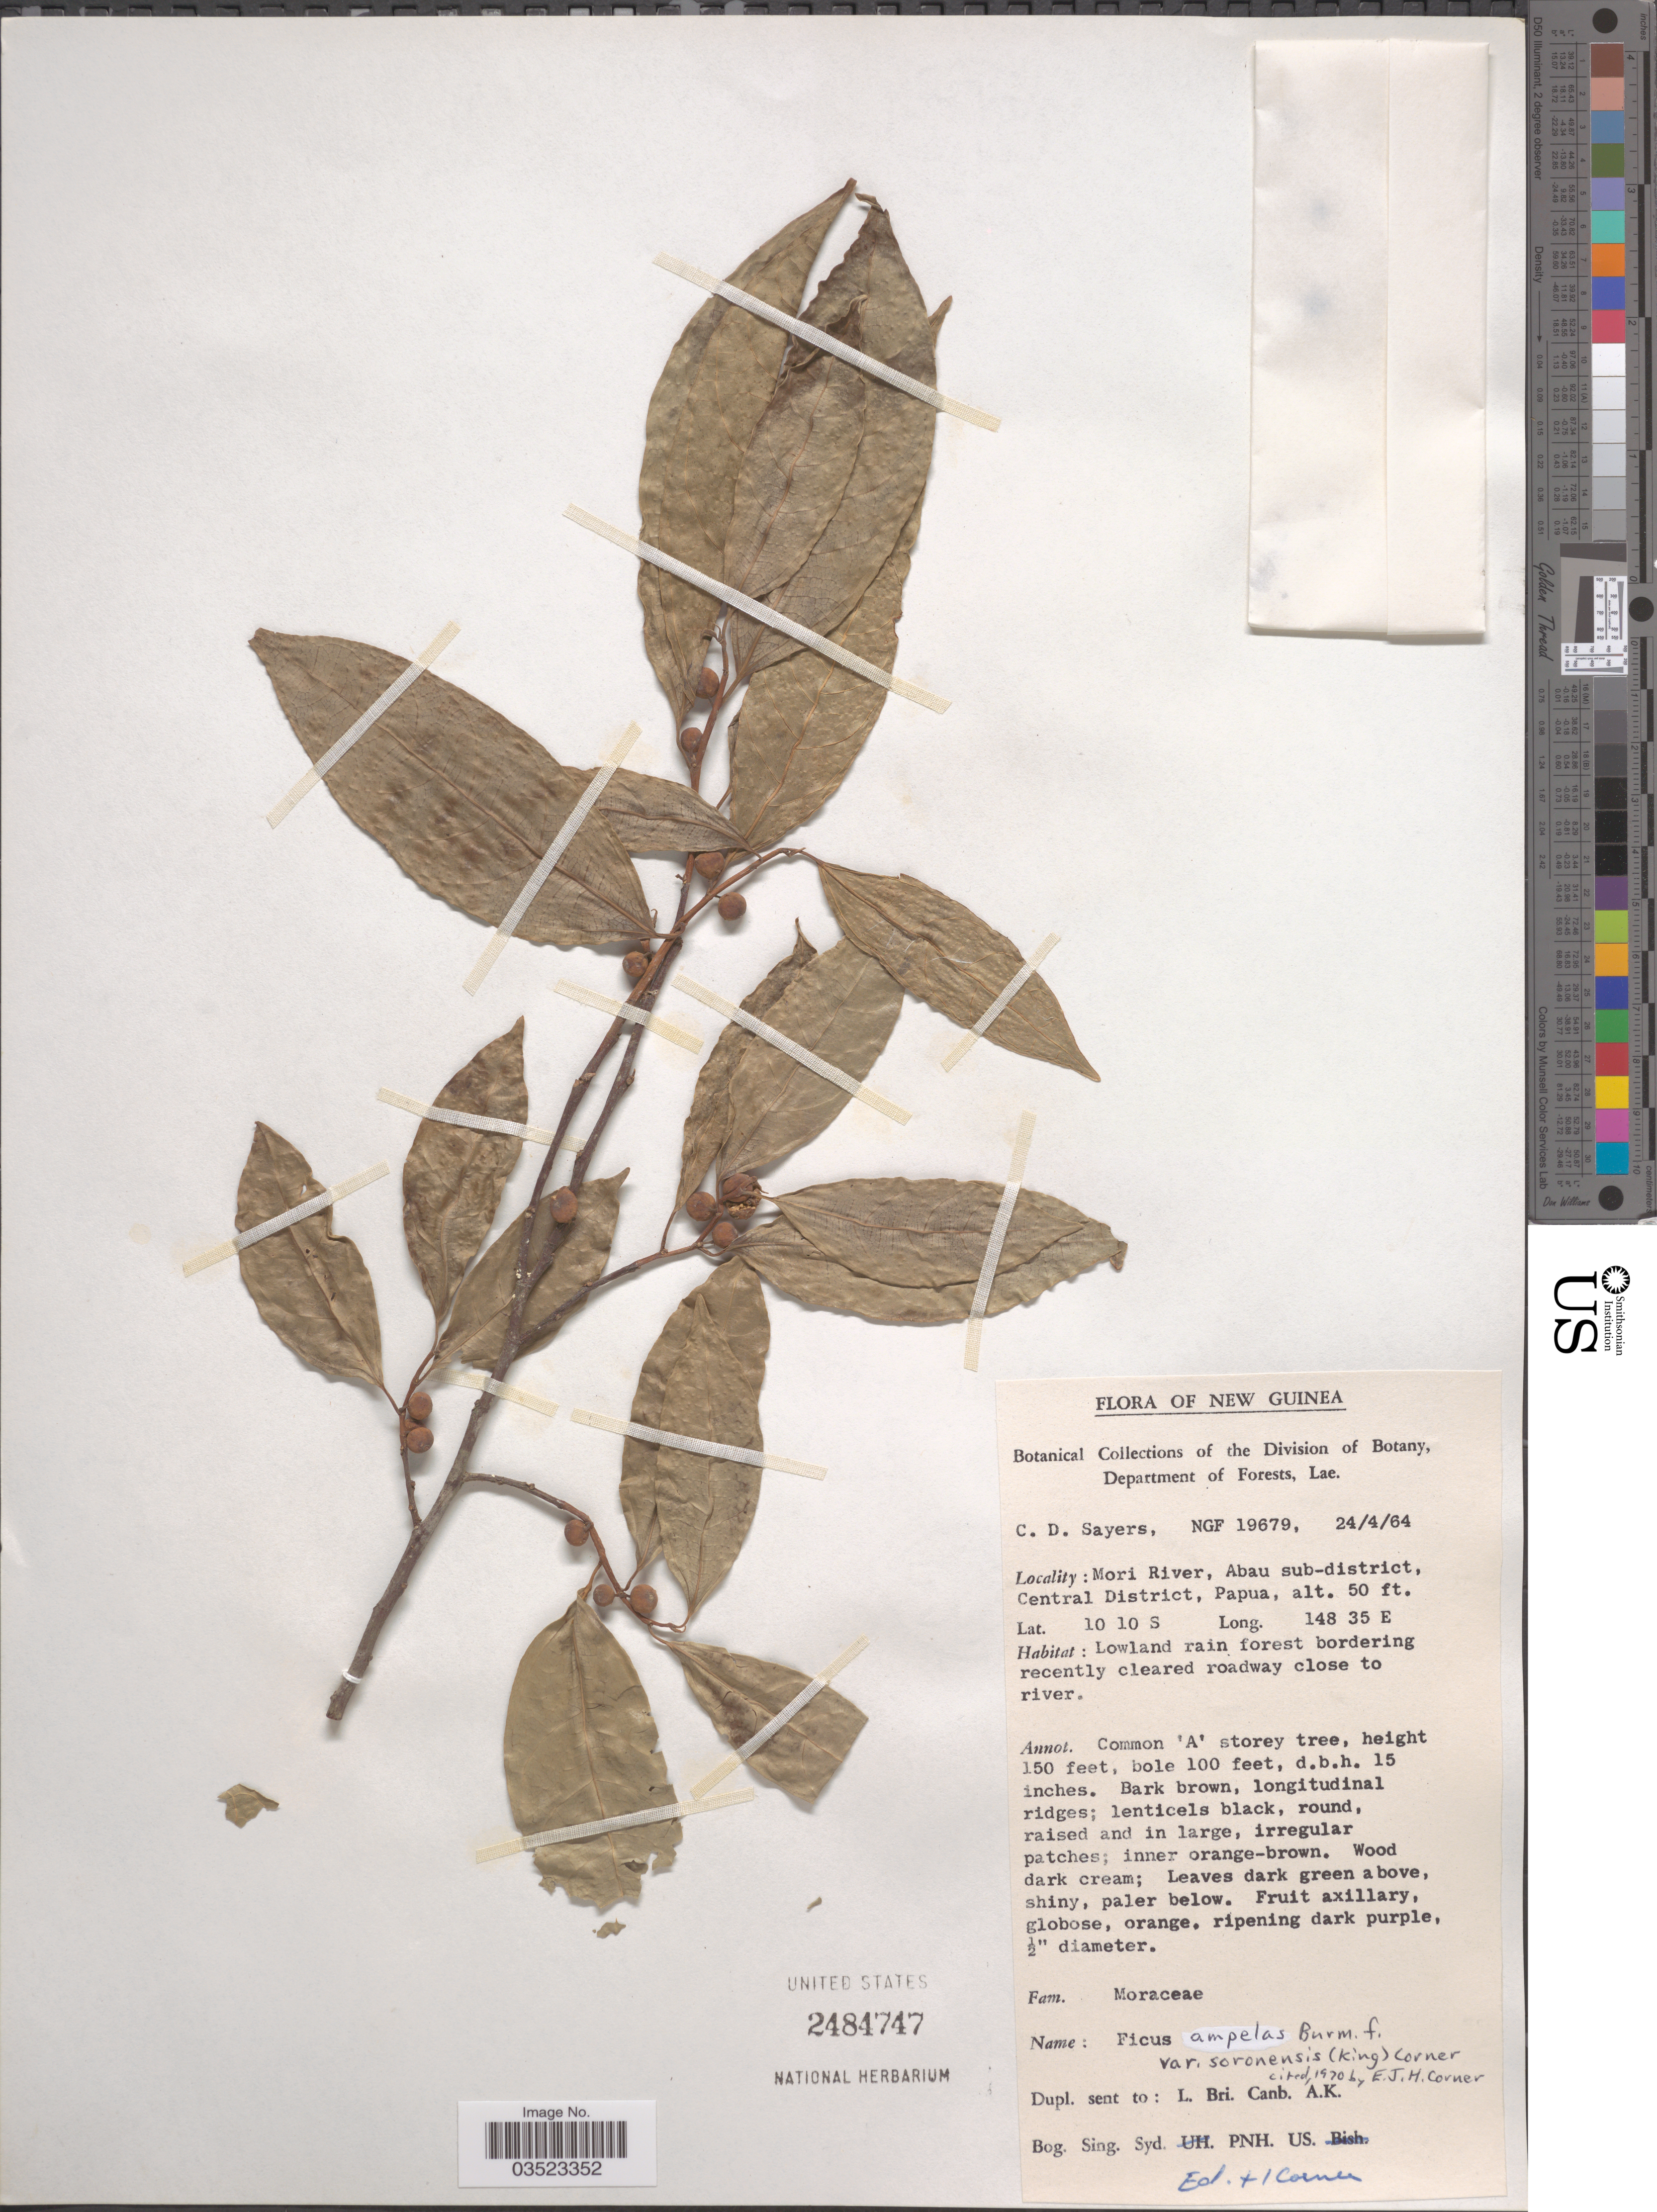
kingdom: Plantae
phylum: Tracheophyta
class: Magnoliopsida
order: Rosales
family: Moraceae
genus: Ficus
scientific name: Ficus ampelos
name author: Burm. f.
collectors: C. Sayers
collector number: NGF 19679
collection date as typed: Transcribed d/m/y: 24/4/64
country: Papua New Guinea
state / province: Central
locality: New Guinea. Mori River, Abau sub-district, Central District, Papua.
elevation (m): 15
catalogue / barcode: US 2484747